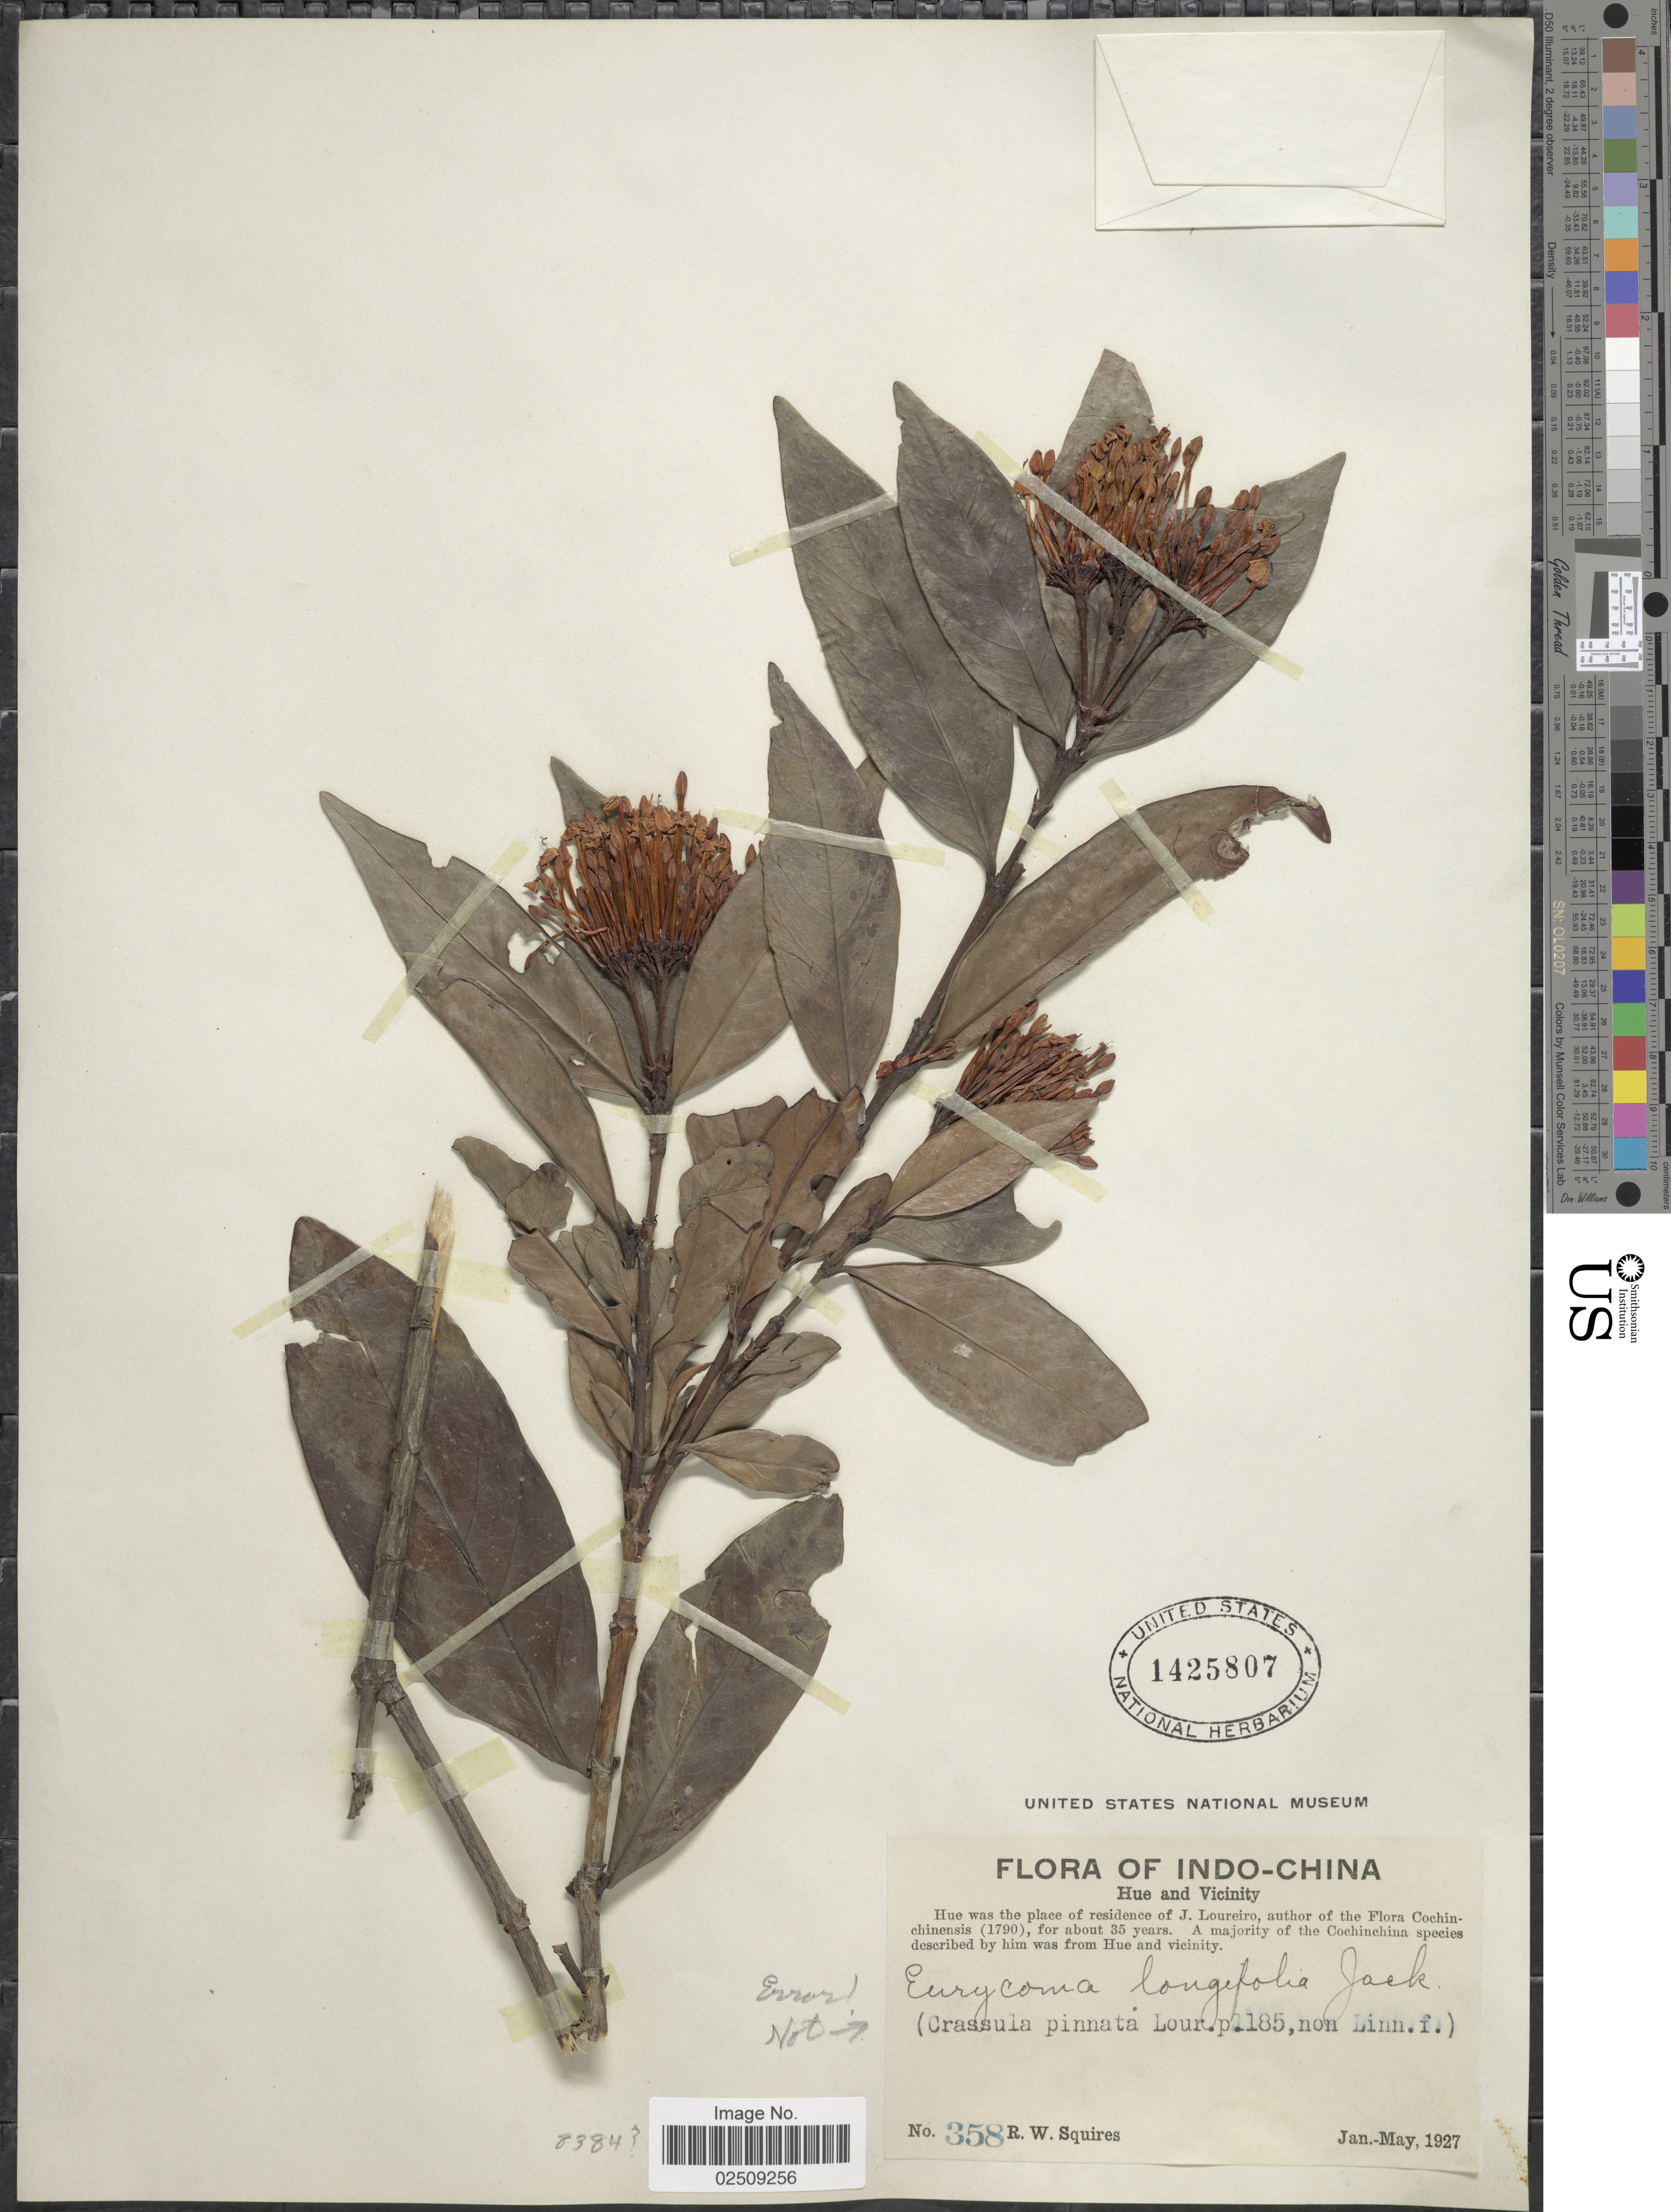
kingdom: Plantae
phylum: Tracheophyta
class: Magnoliopsida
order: Gentianales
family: Rubiaceae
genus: Ixora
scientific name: Ixora sp.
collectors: R. Squires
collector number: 358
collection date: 1927-01/1927-05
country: Vietnam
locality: Indo-China. Hua and vicinity.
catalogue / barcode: US 1425807